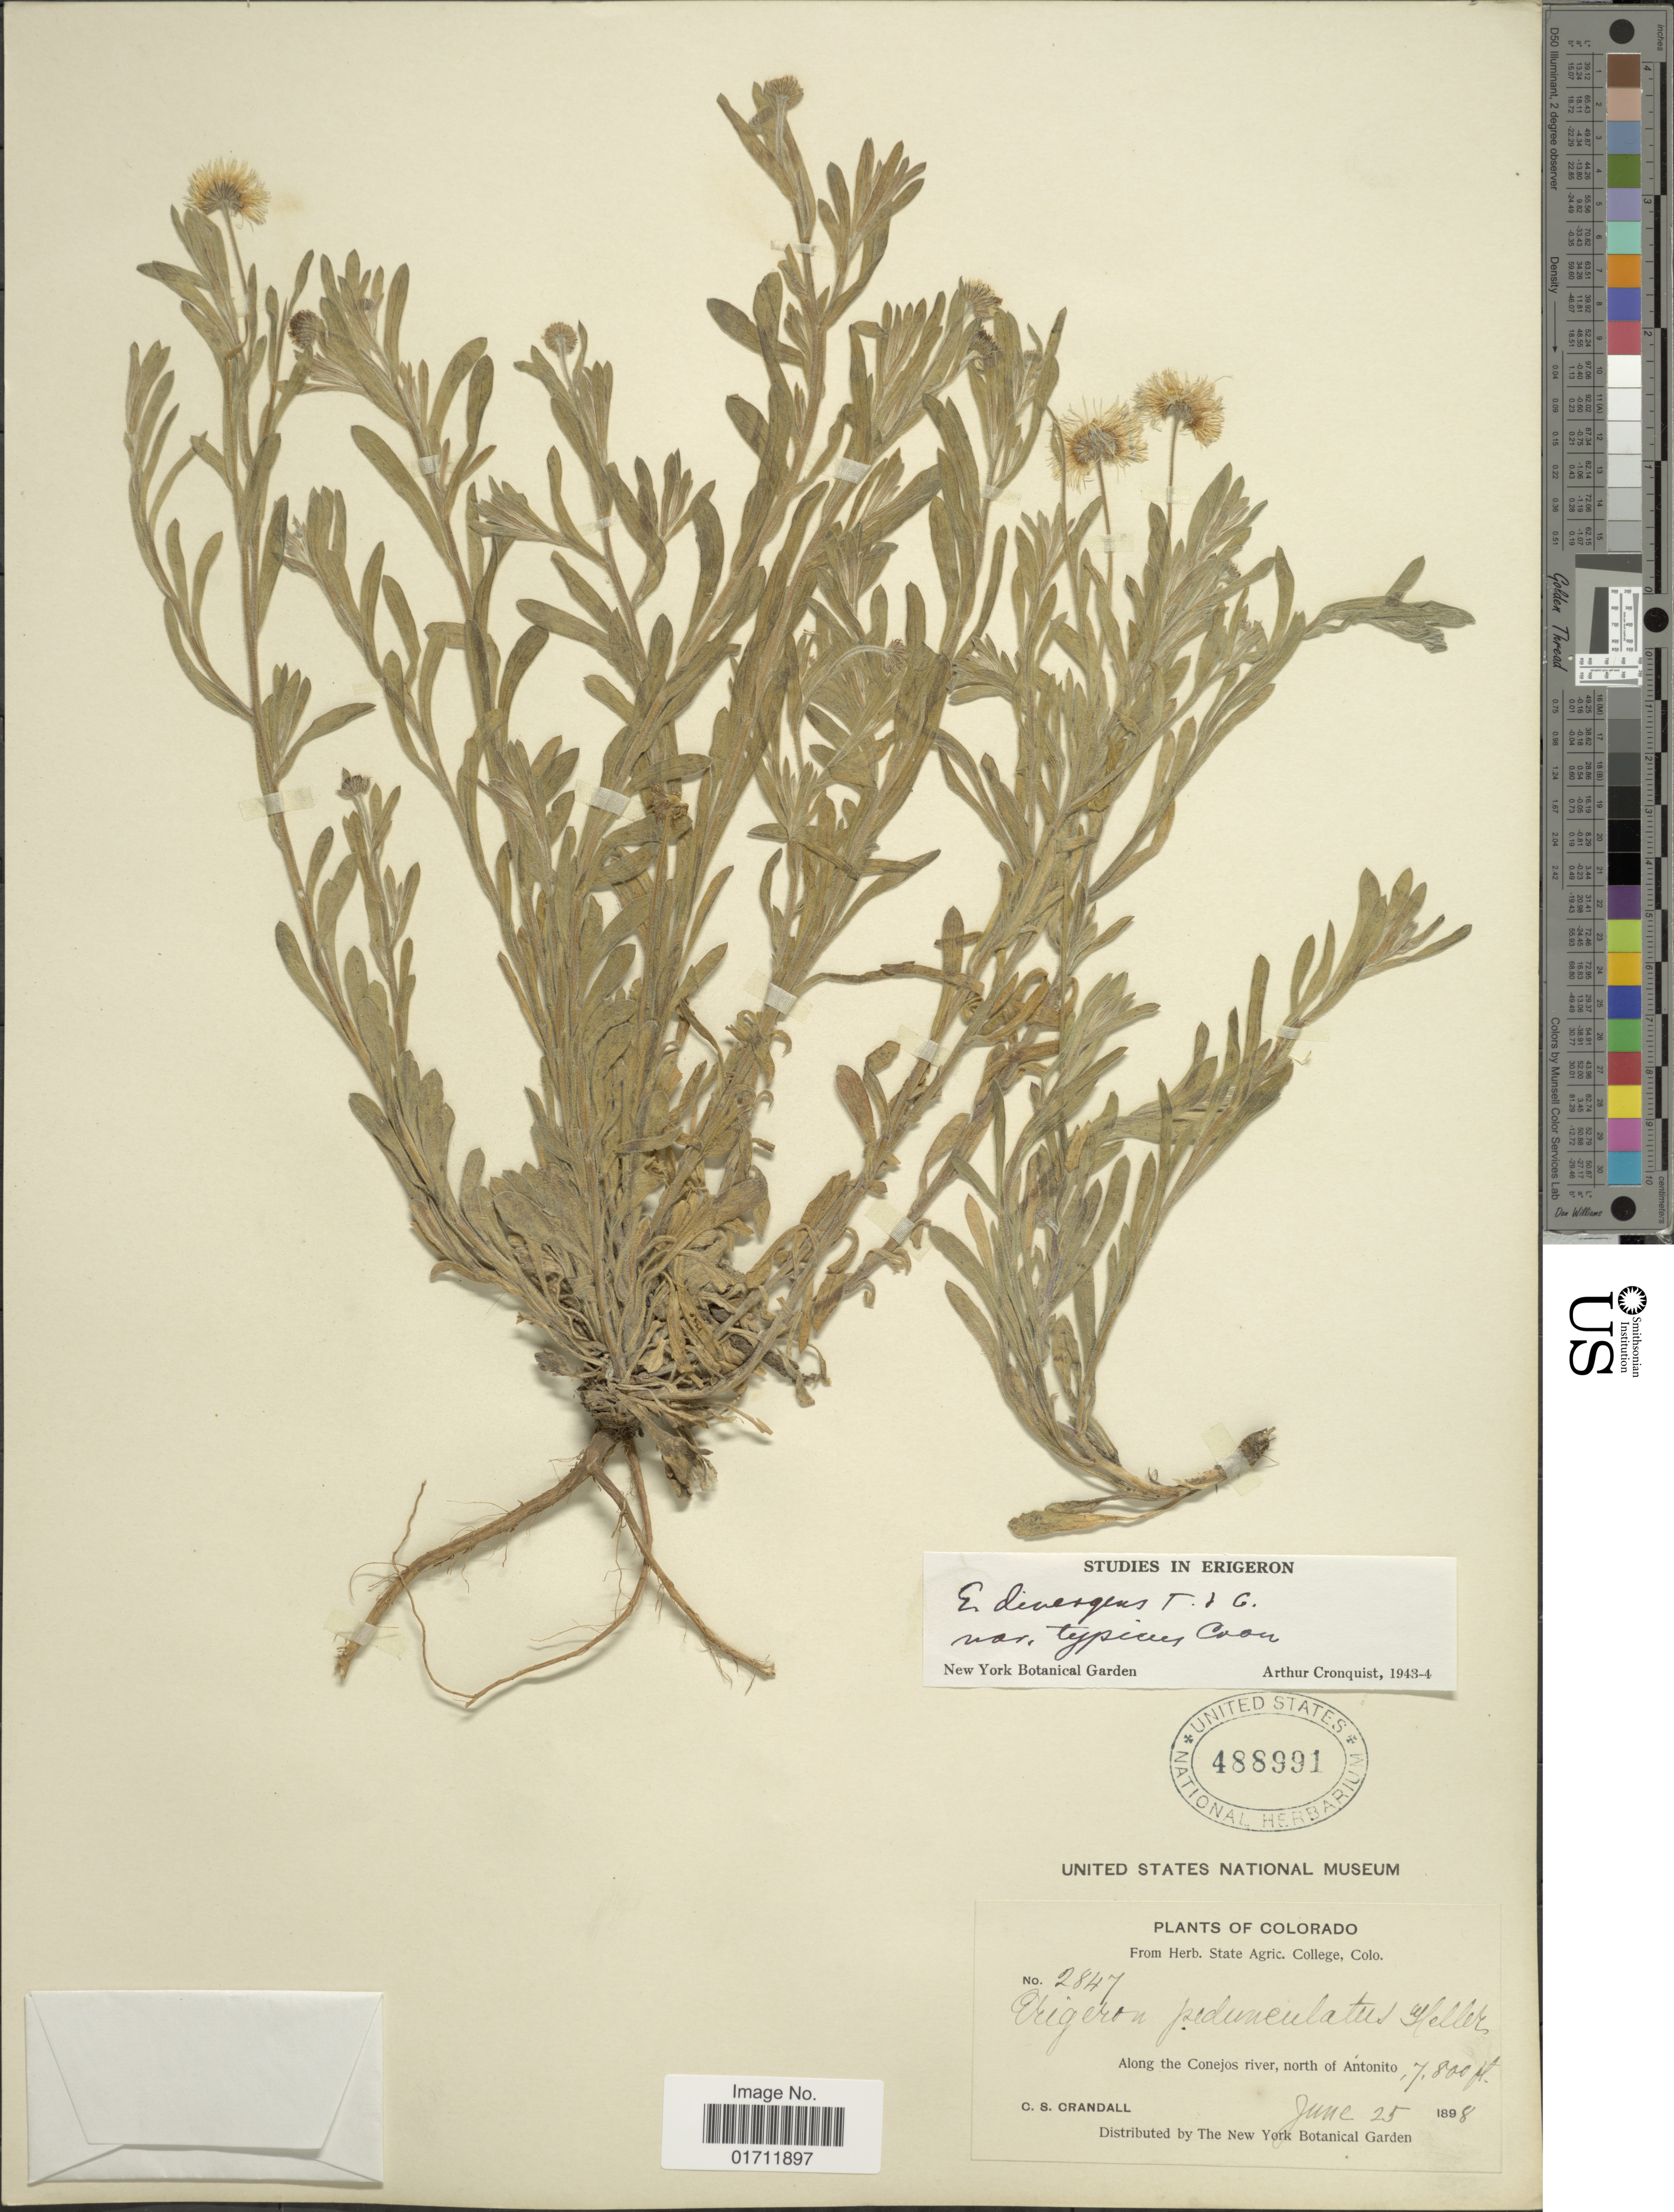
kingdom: Plantae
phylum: Tracheophyta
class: Magnoliopsida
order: Asterales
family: Asteraceae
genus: Erigeron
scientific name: Erigeron divergens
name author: Torr. & A. Gray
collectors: C. Crandall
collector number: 2847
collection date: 1898-06-25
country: United States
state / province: Colorado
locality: Along the Conejos river, north of Antonio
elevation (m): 2377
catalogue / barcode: US 488991